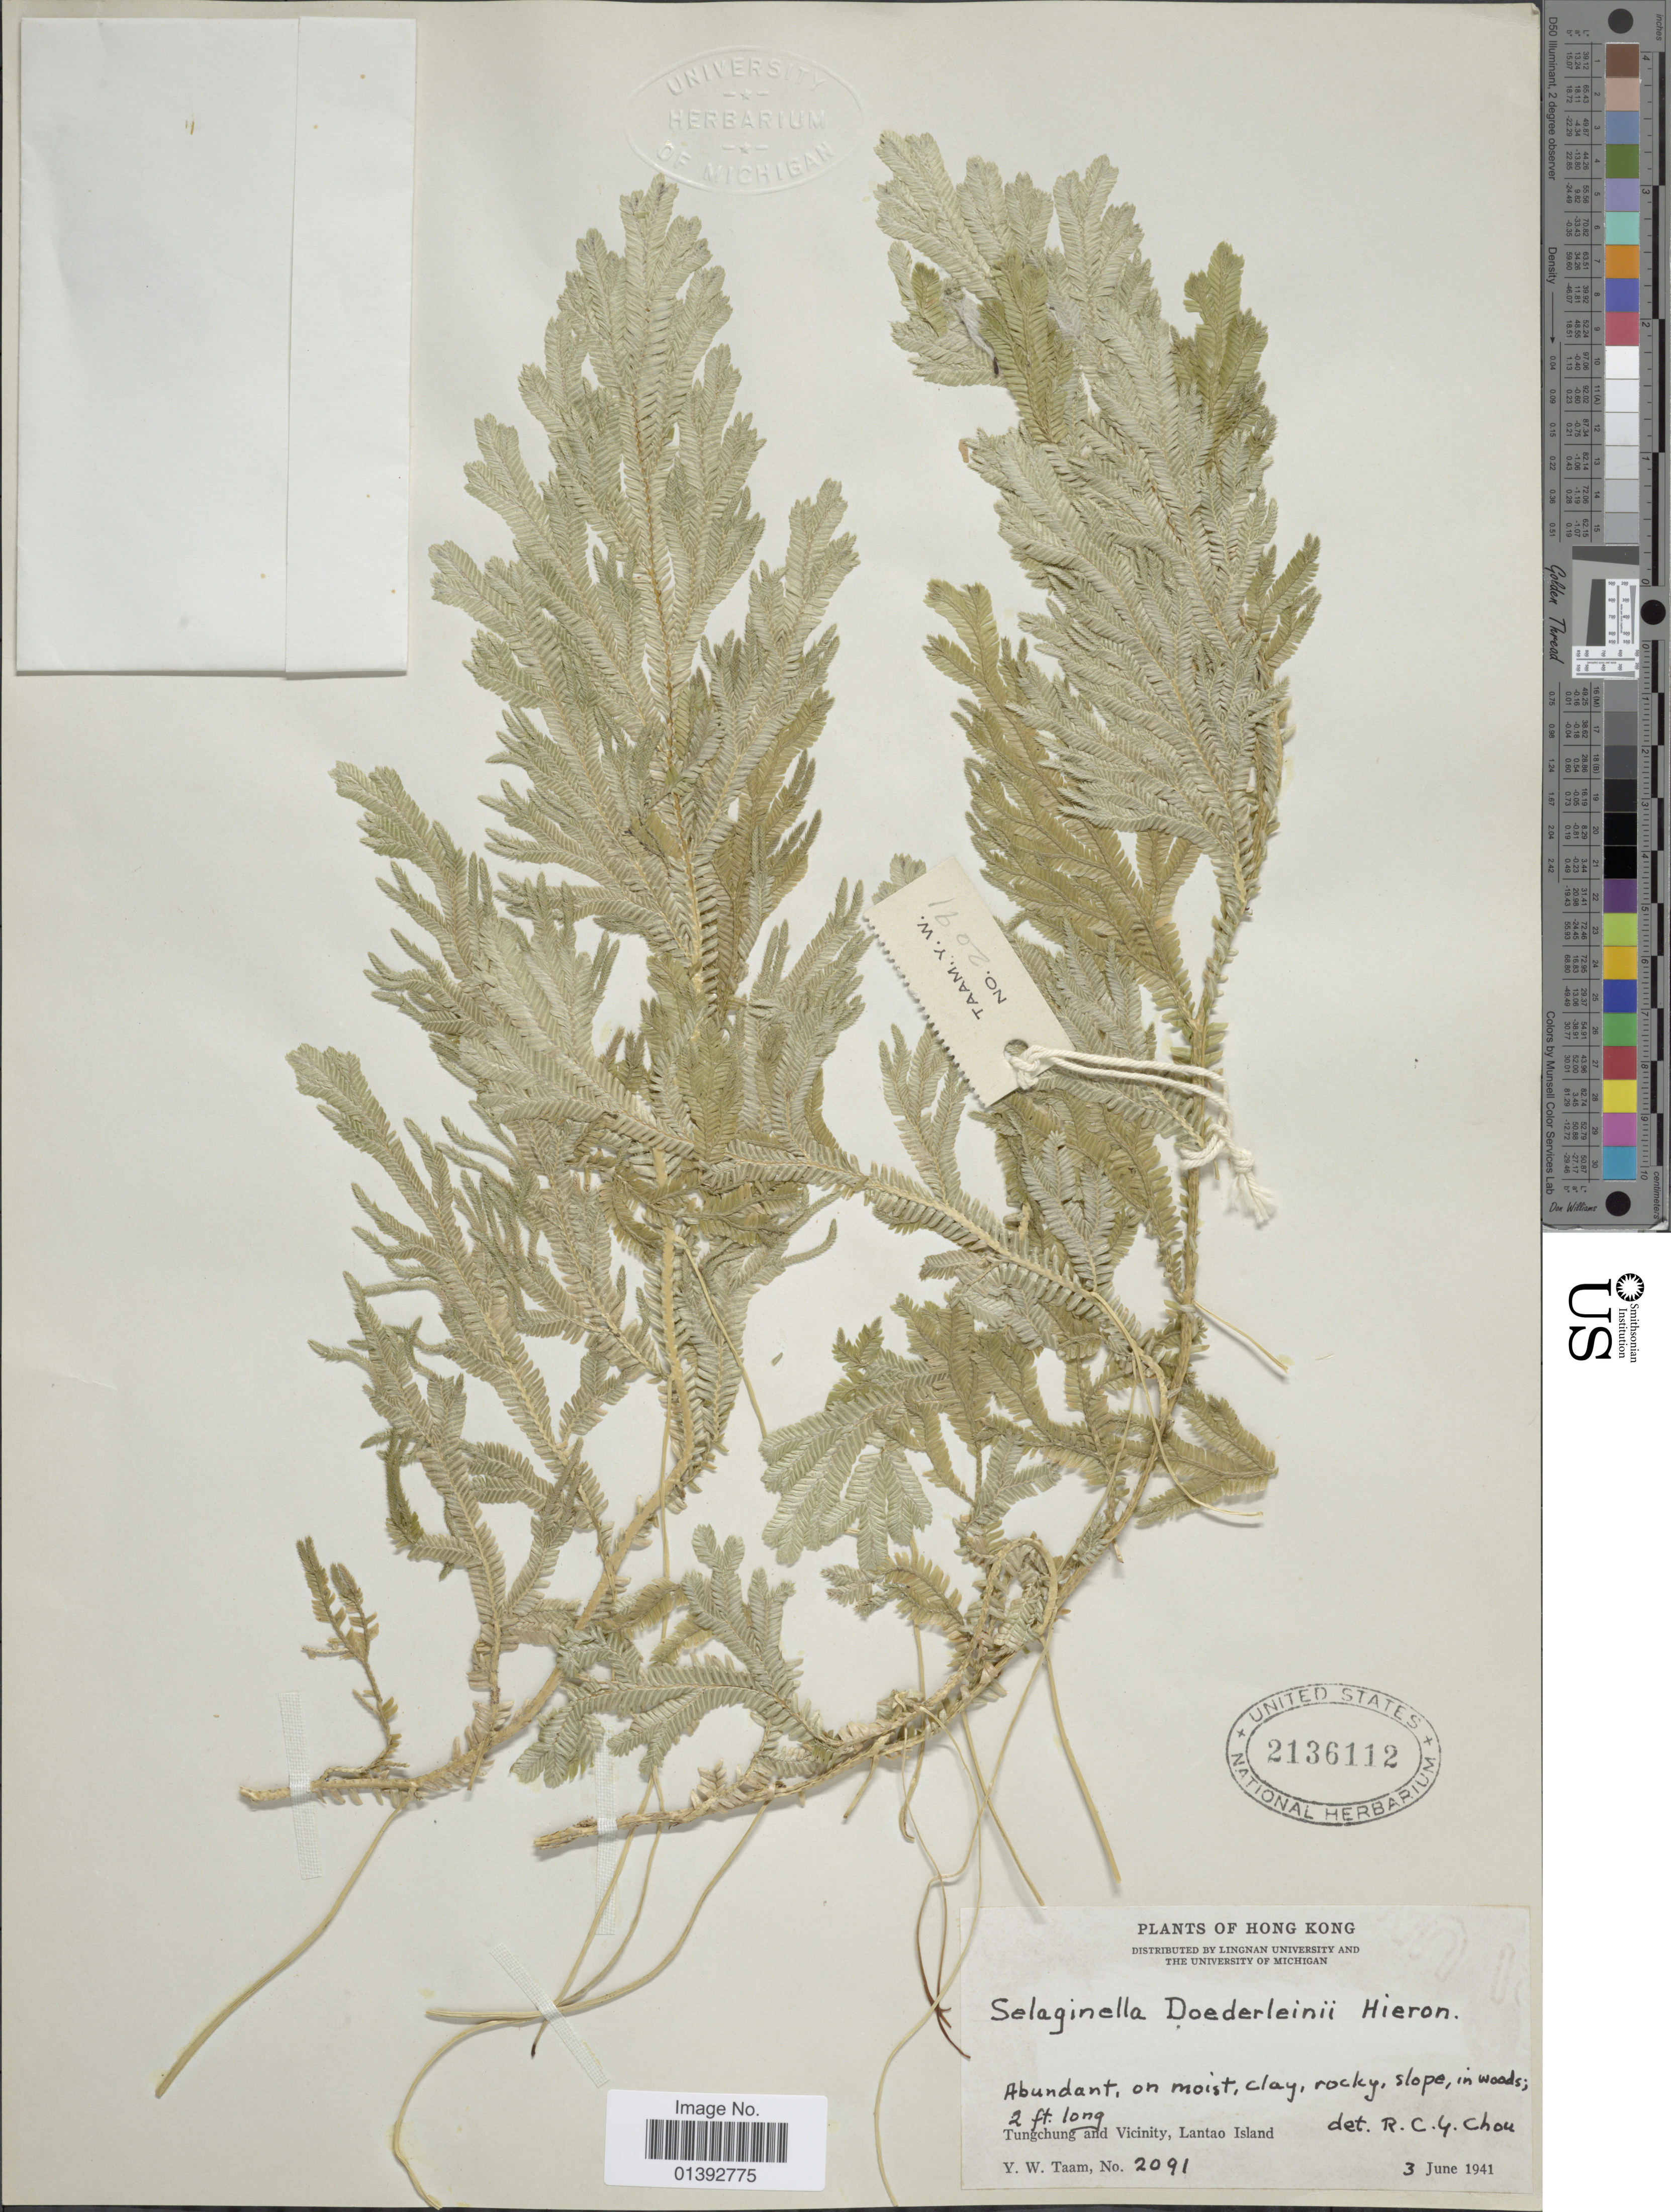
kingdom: Plantae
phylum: Tracheophyta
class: Lycopodiopsida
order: Selaginellales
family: Selaginellaceae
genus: Selaginella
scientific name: Selaginella doederleinii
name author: Hieron.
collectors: Y. W. Taam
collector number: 2091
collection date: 1941-06-03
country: China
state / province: Hong Kong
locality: Tungchung and vicinity, Lantao Island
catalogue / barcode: US 2136112